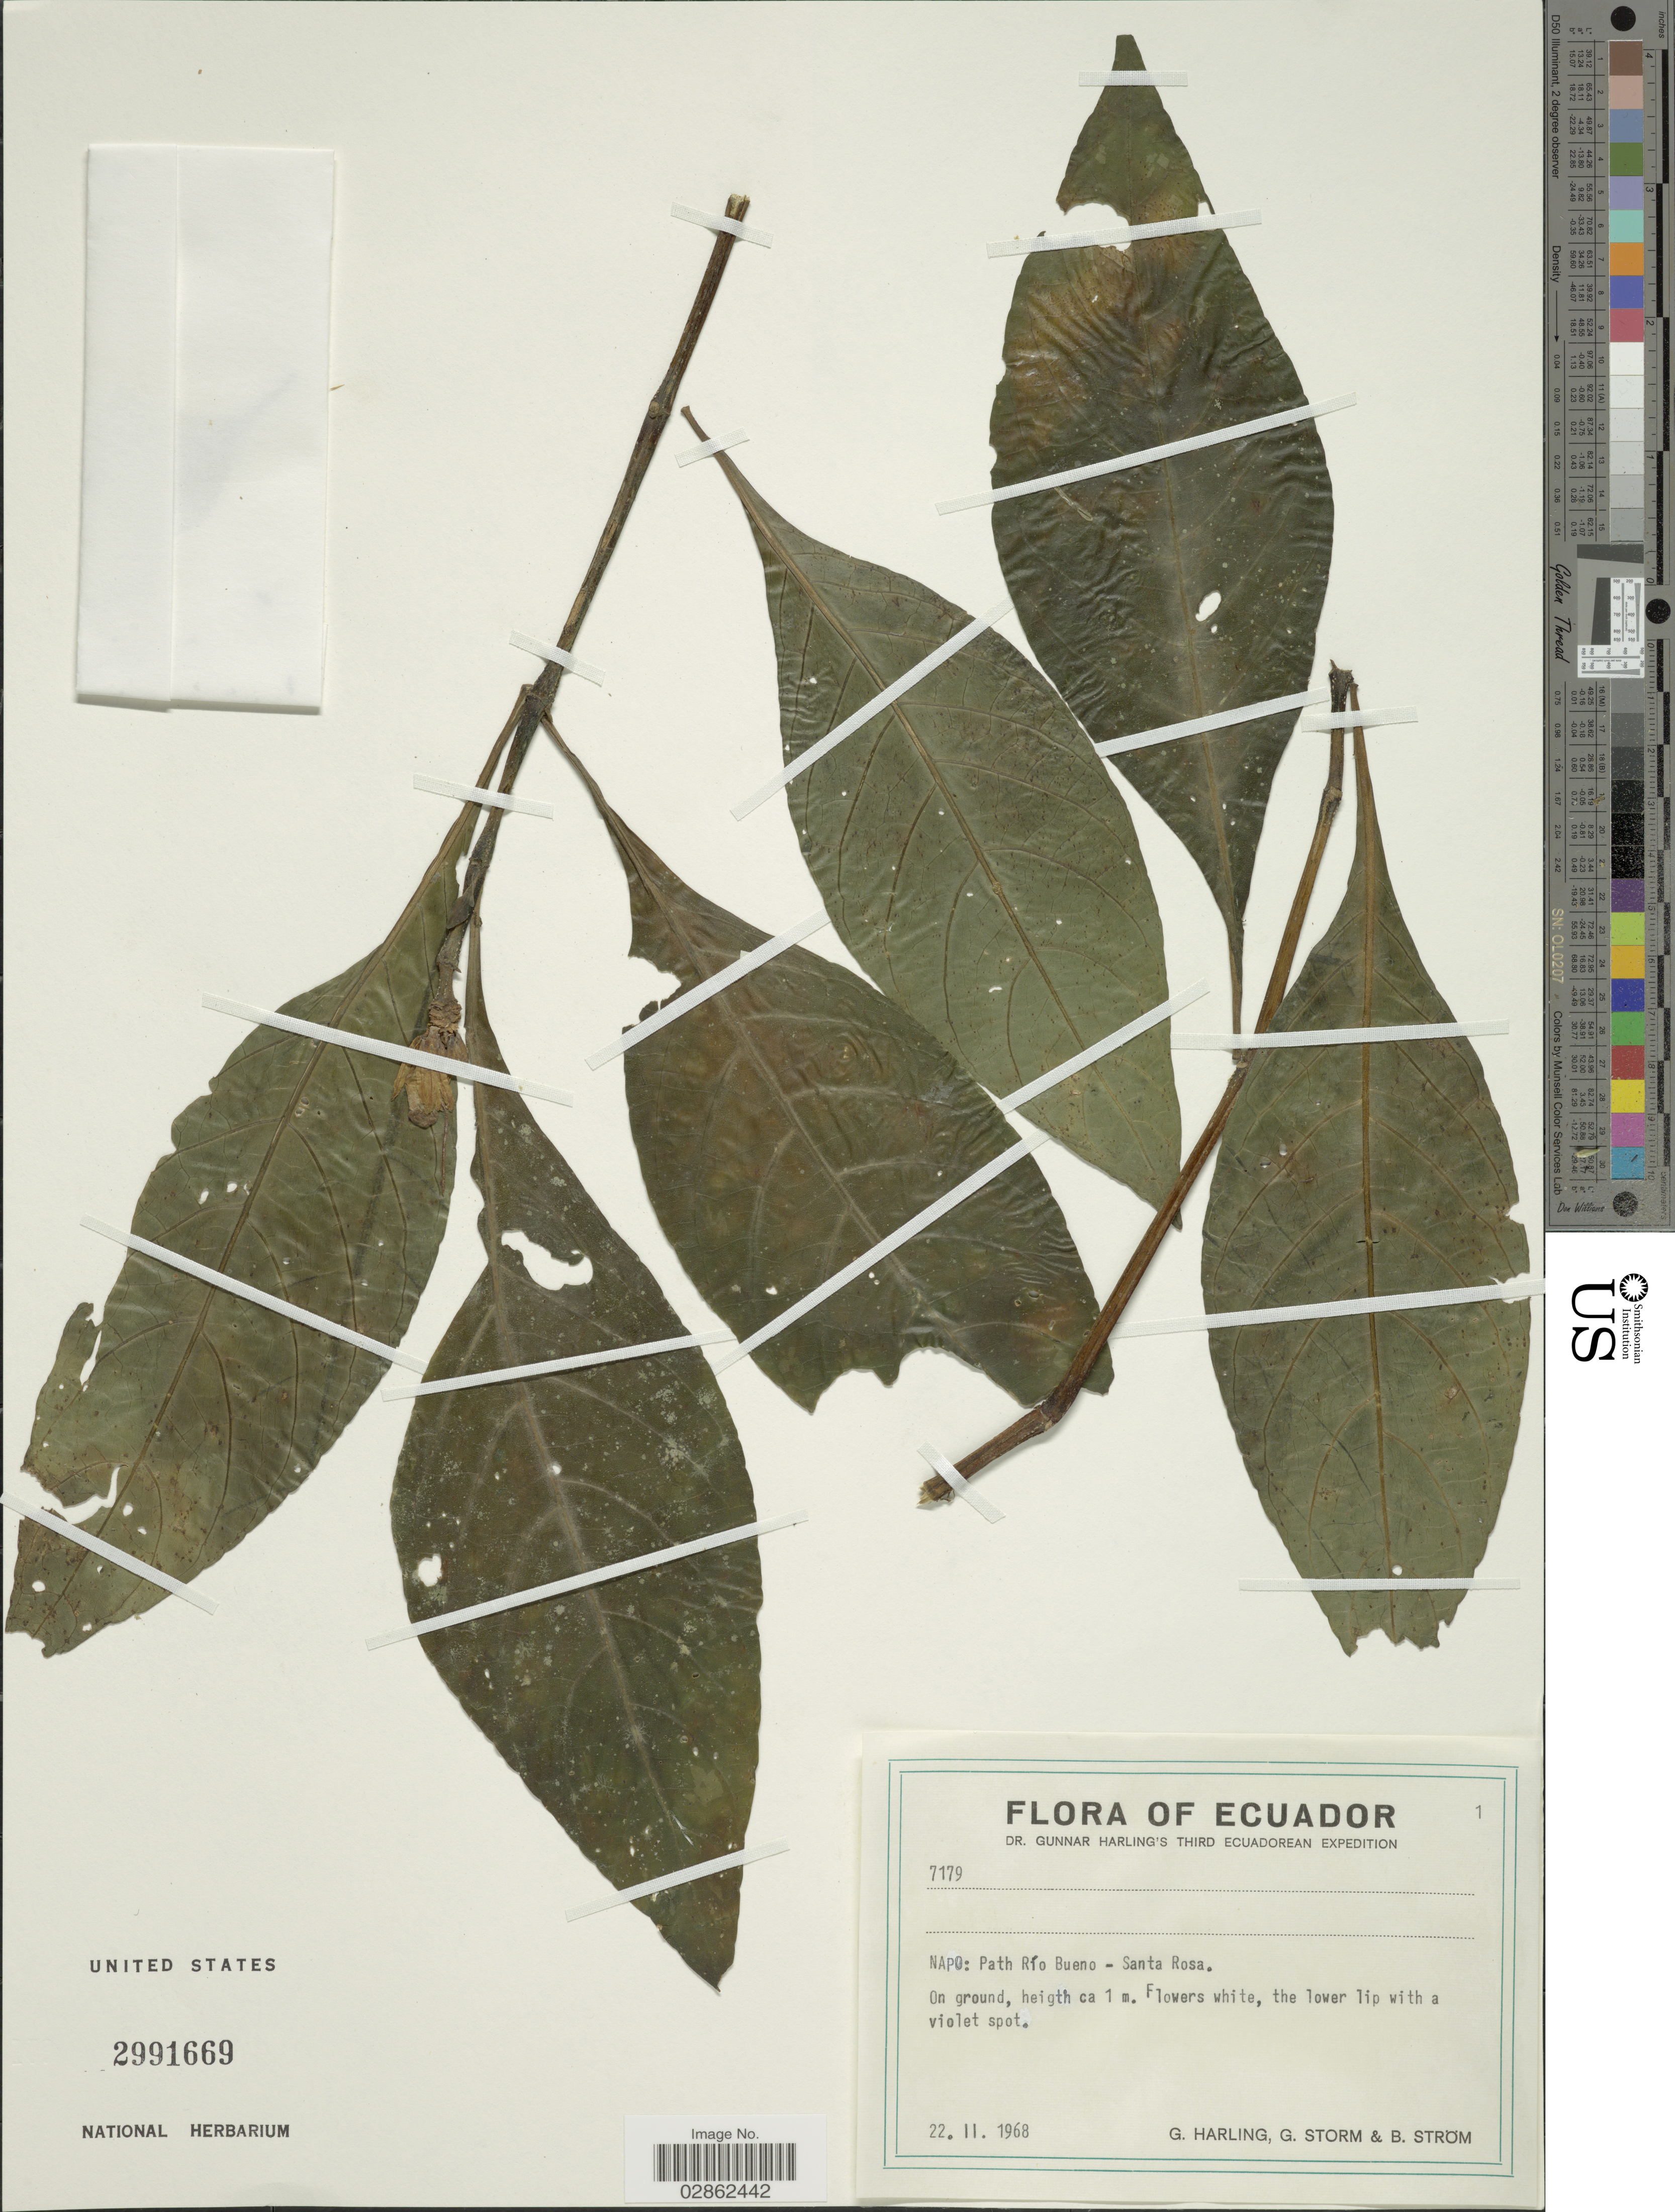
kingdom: Plantae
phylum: Tracheophyta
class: Magnoliopsida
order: Lamiales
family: Acanthaceae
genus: Ruellia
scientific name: Ruellia tubiflora f. bicolor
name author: Leonard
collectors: G. Harling, G. Storm & B. Ström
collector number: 7179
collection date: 1968-11-22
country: Ecuador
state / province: Napo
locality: Path Río Bueno-Santa Rosa.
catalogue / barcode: US 2991669